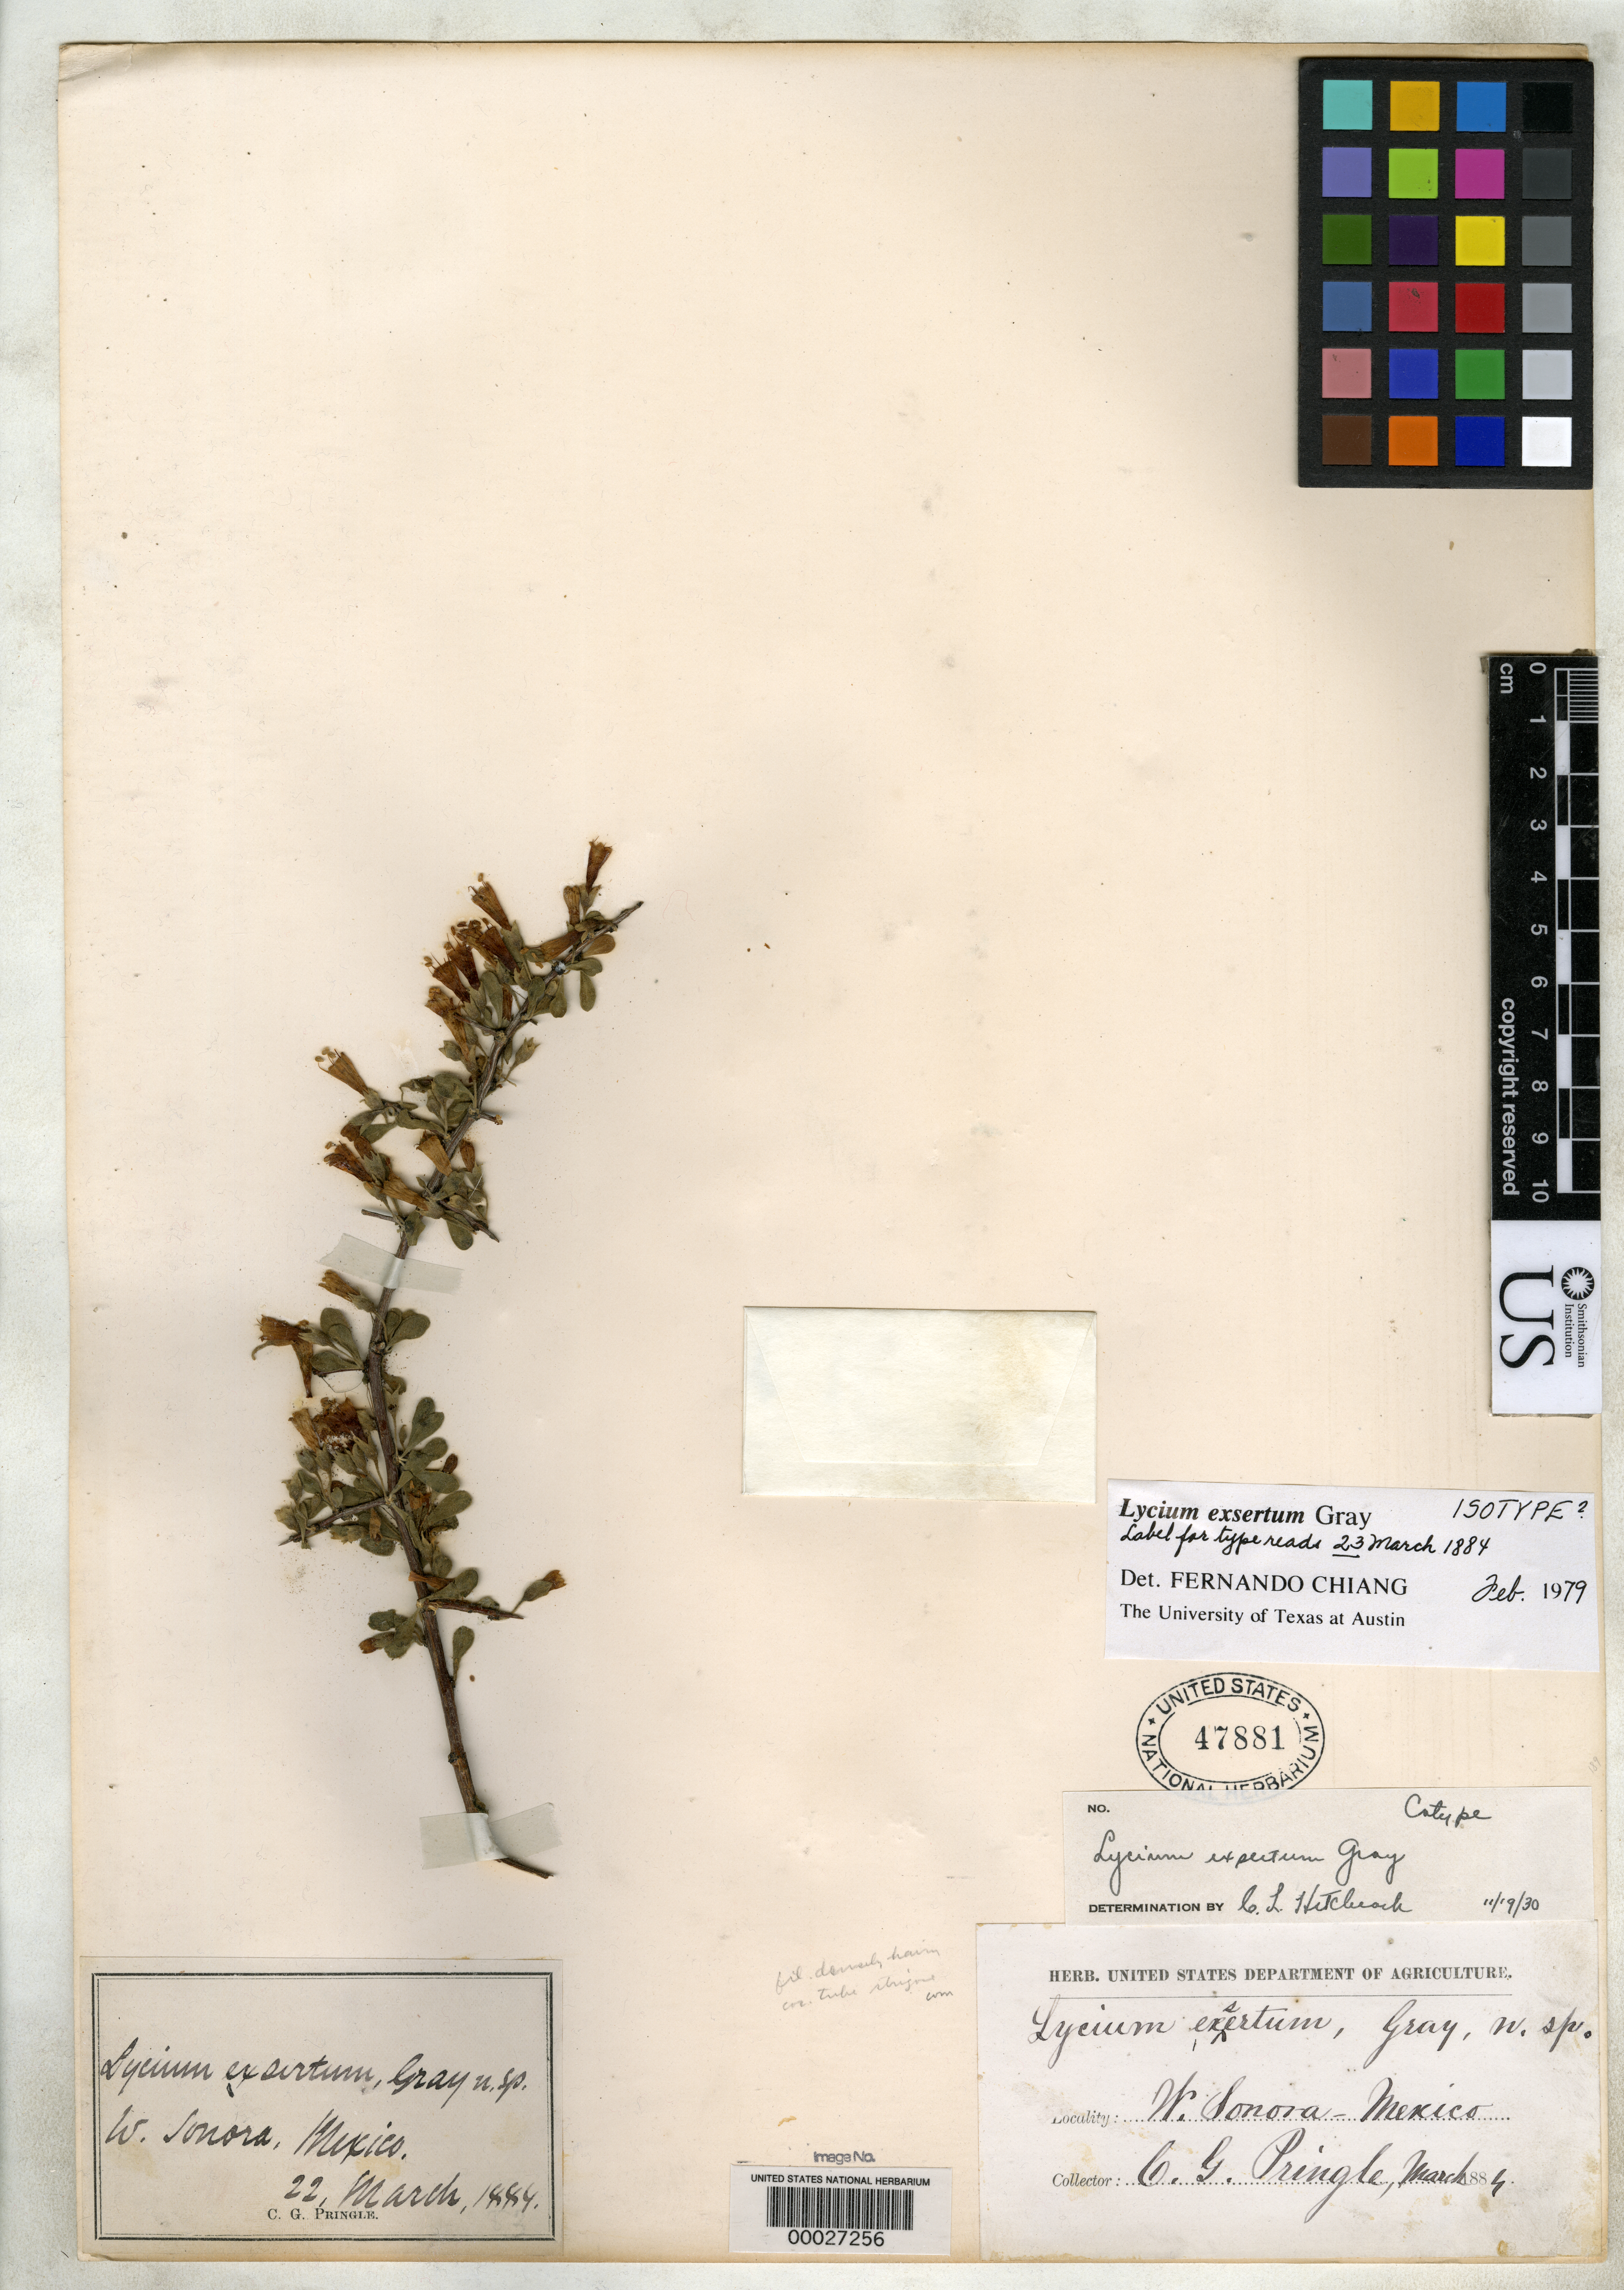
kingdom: Plantae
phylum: Tracheophyta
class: Magnoliopsida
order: Solanales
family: Solanaceae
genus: Lycium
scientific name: Lycium exsertum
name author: A. Gray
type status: Isotype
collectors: C. G. Pringle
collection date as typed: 22 Mar 1884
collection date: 1884-03-22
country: Mexico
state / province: Sonora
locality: Near Altar.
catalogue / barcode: US 47881